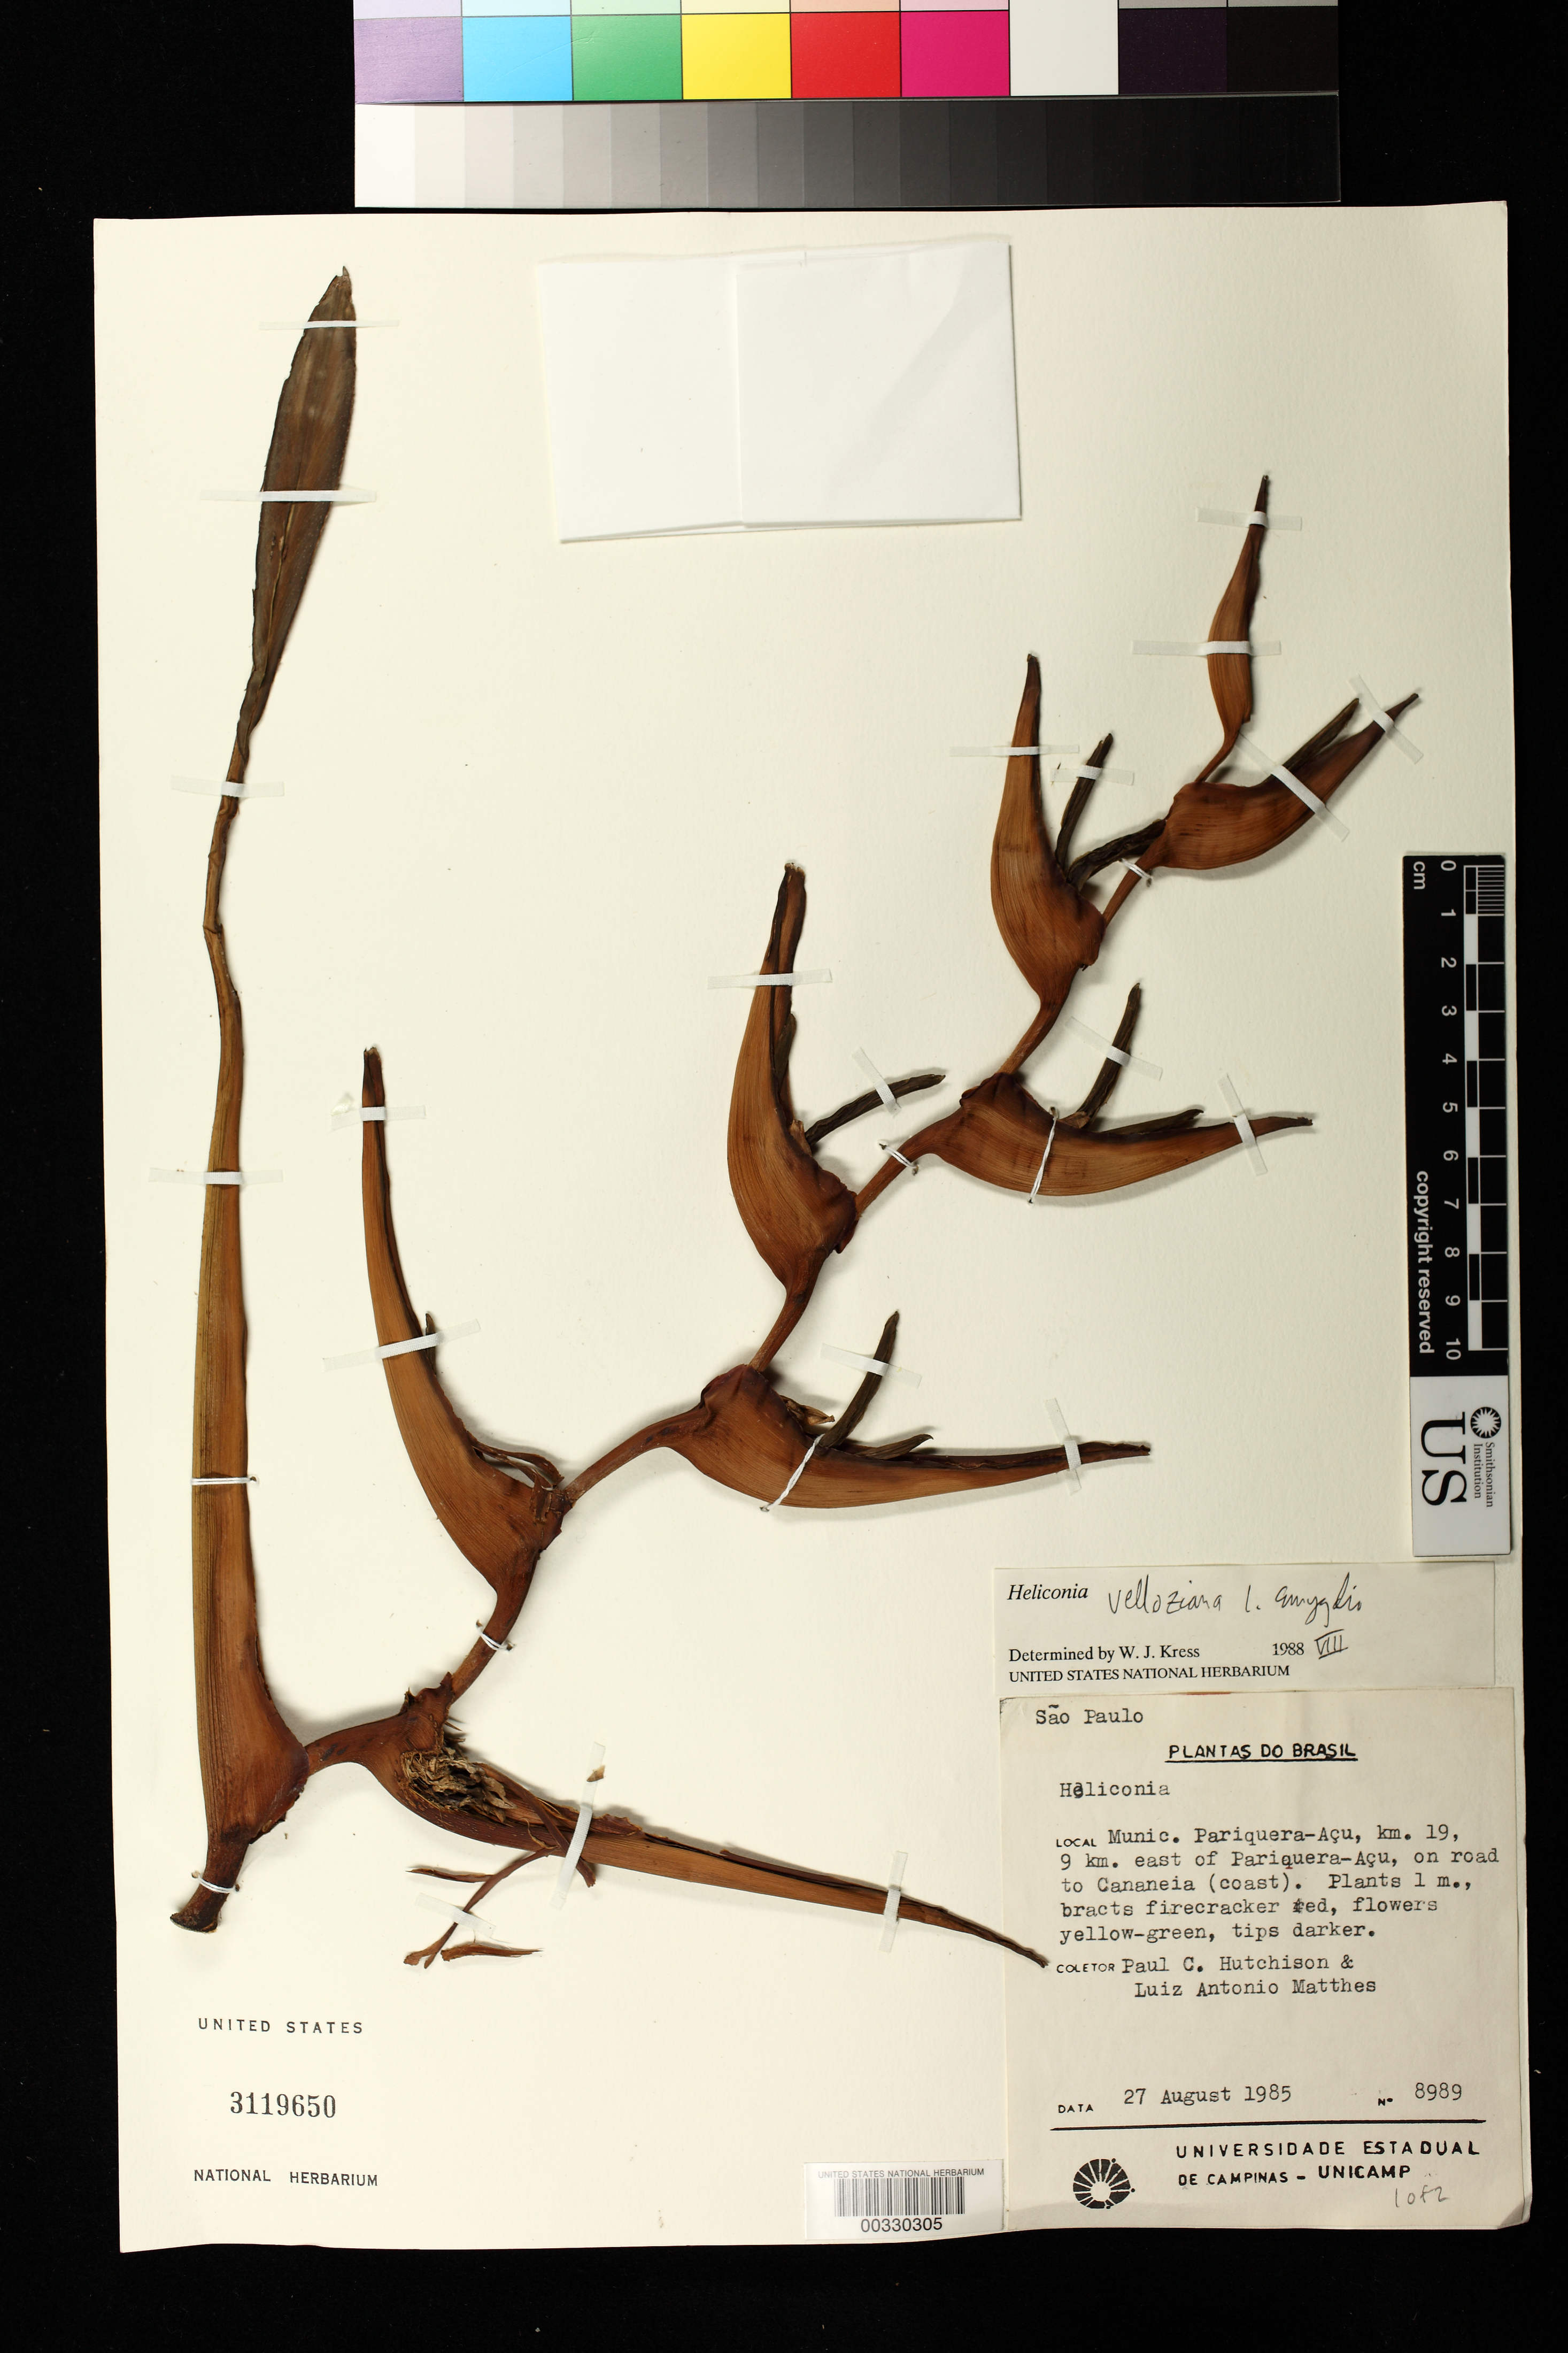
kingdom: Plantae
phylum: Tracheophyta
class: Liliopsida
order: Zingiberales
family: Heliconiaceae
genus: Heliconia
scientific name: Heliconia velloziana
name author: Emygdio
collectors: P. C. Hutchison & L. Matthes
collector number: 8989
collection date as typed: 27 Aug 1985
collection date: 1985-08-27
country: Brazil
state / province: São Paulo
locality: Mun of pariquera-acu, km 19, 9 km e of pariquera-acu, on road to cananeia (coast)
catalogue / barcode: US 3119650